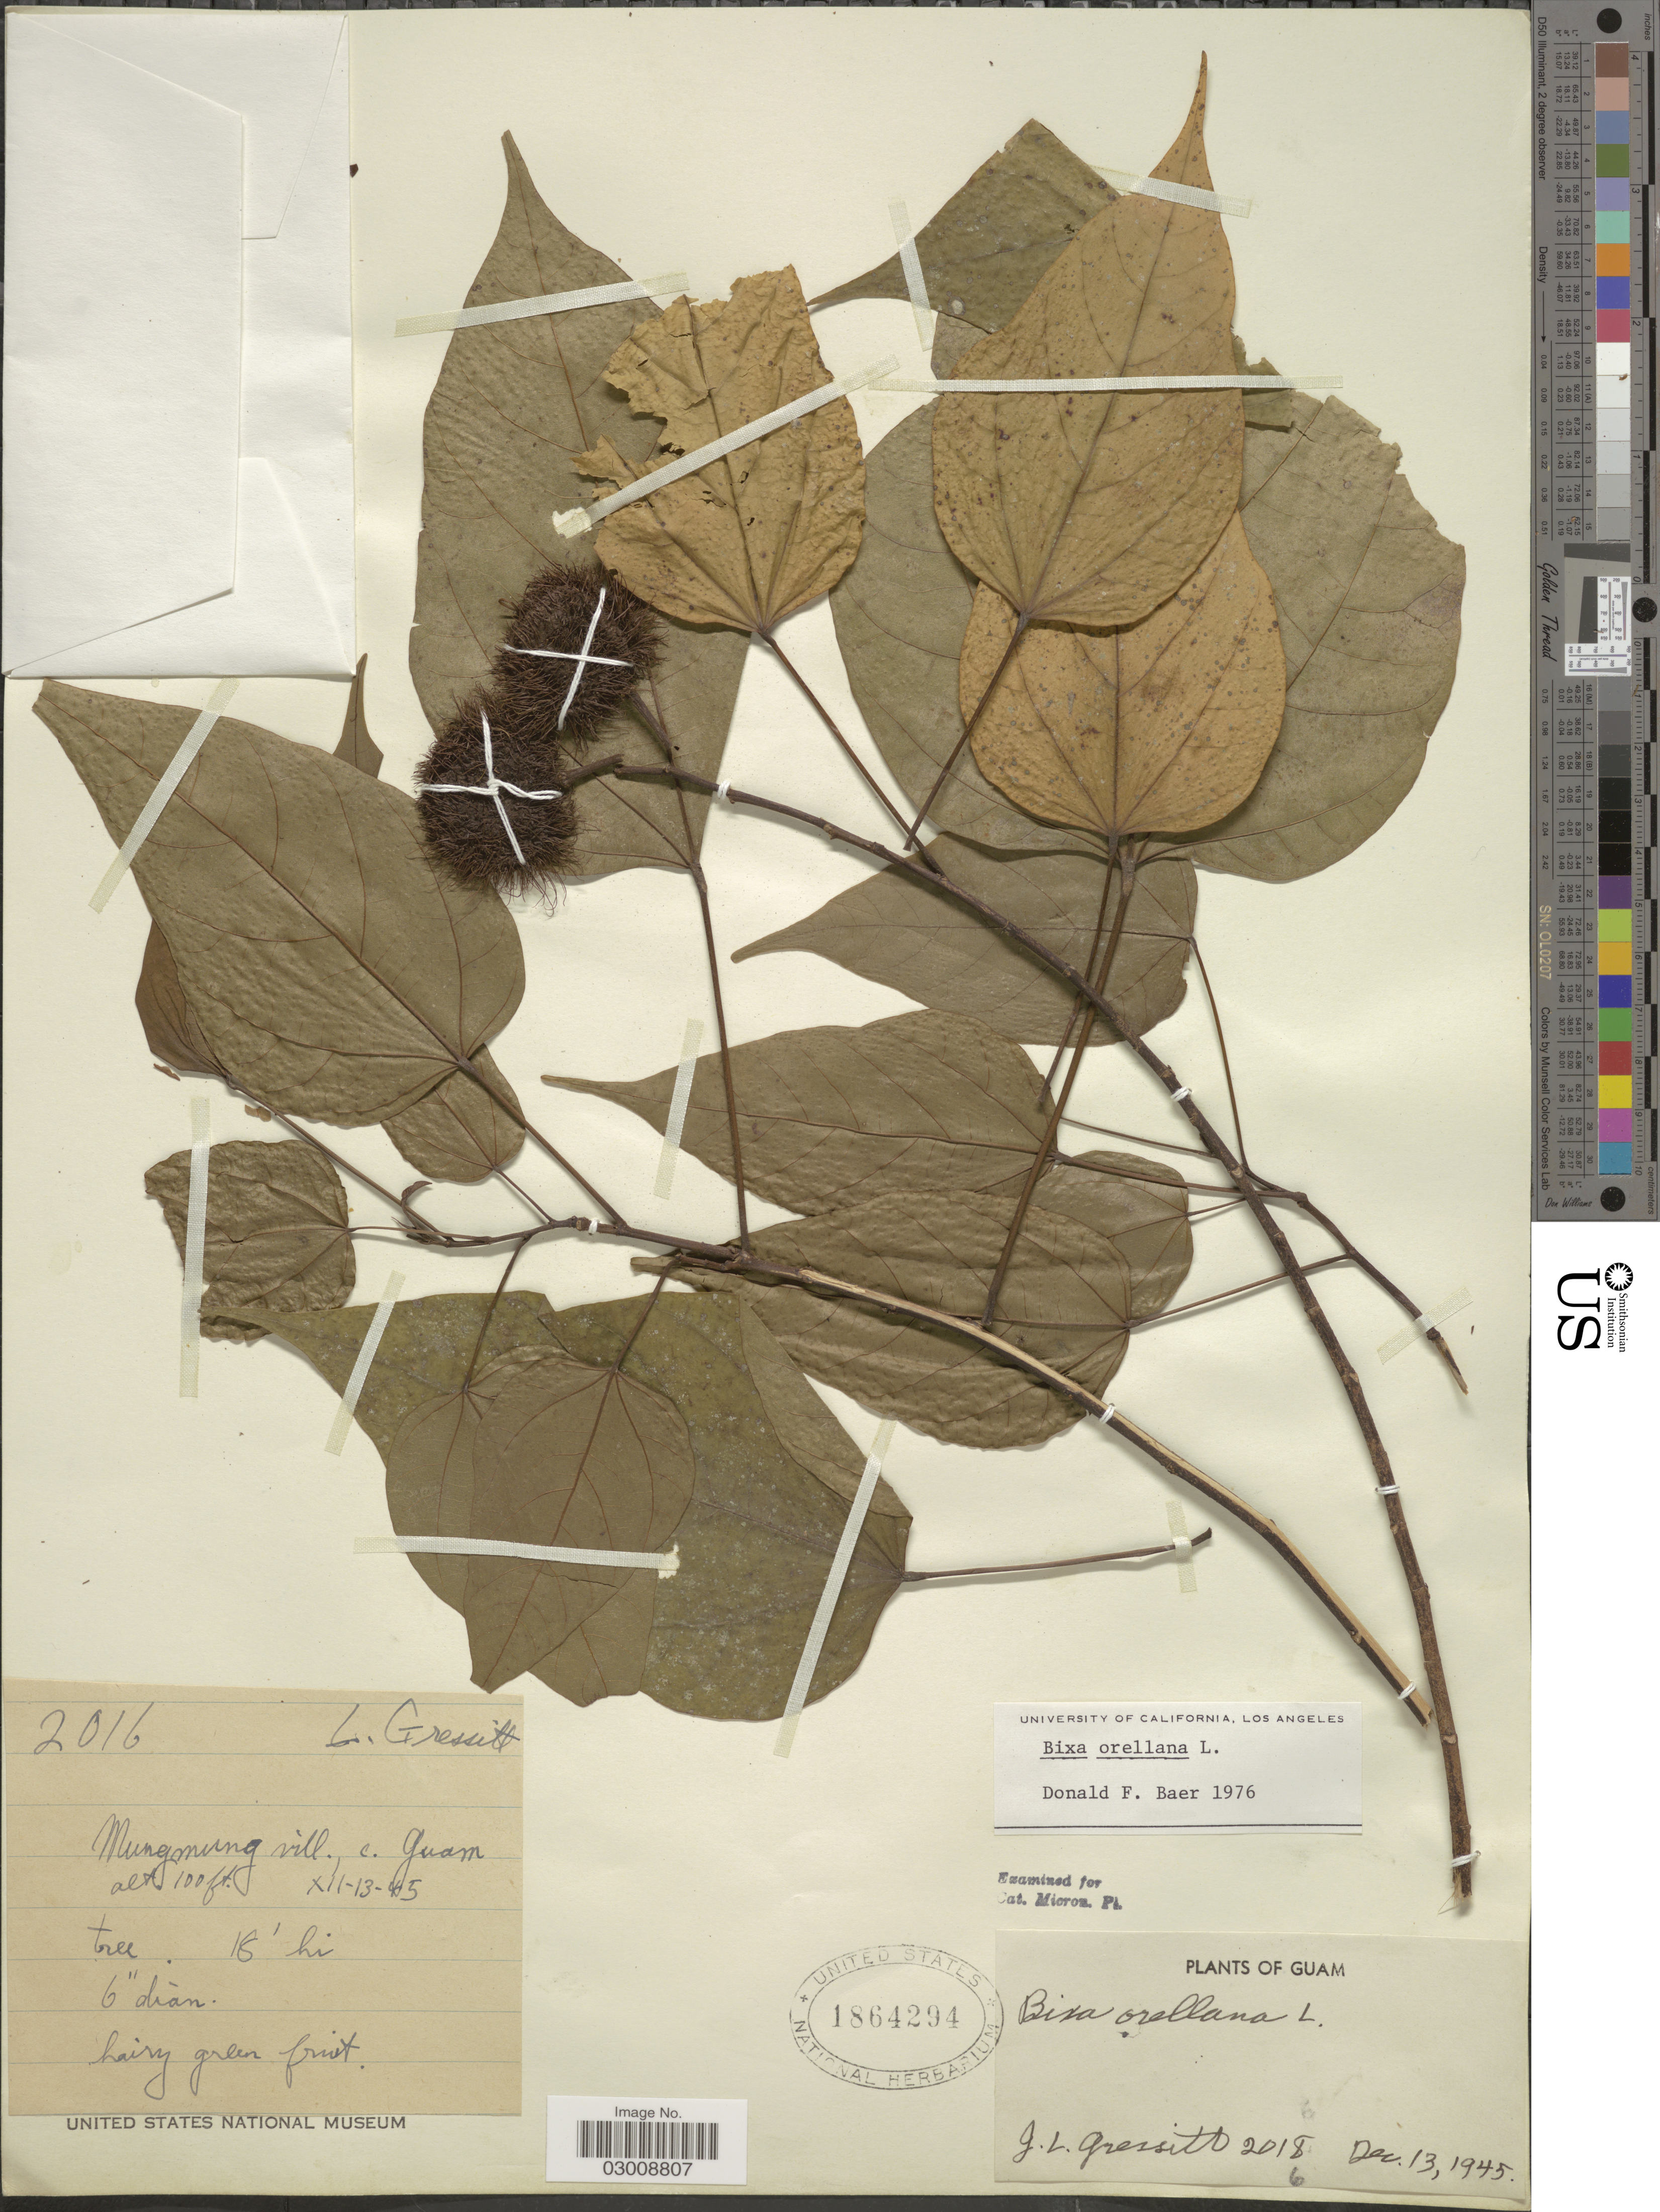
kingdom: Plantae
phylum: Tracheophyta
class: Magnoliopsida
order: Malvales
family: Bixaceae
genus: Bixa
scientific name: Bixa orellana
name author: L.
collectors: J. Gressitt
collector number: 2016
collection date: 1945-12-13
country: Guam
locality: Mungmung vill. c. Guam.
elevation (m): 30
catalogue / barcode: US 1864294